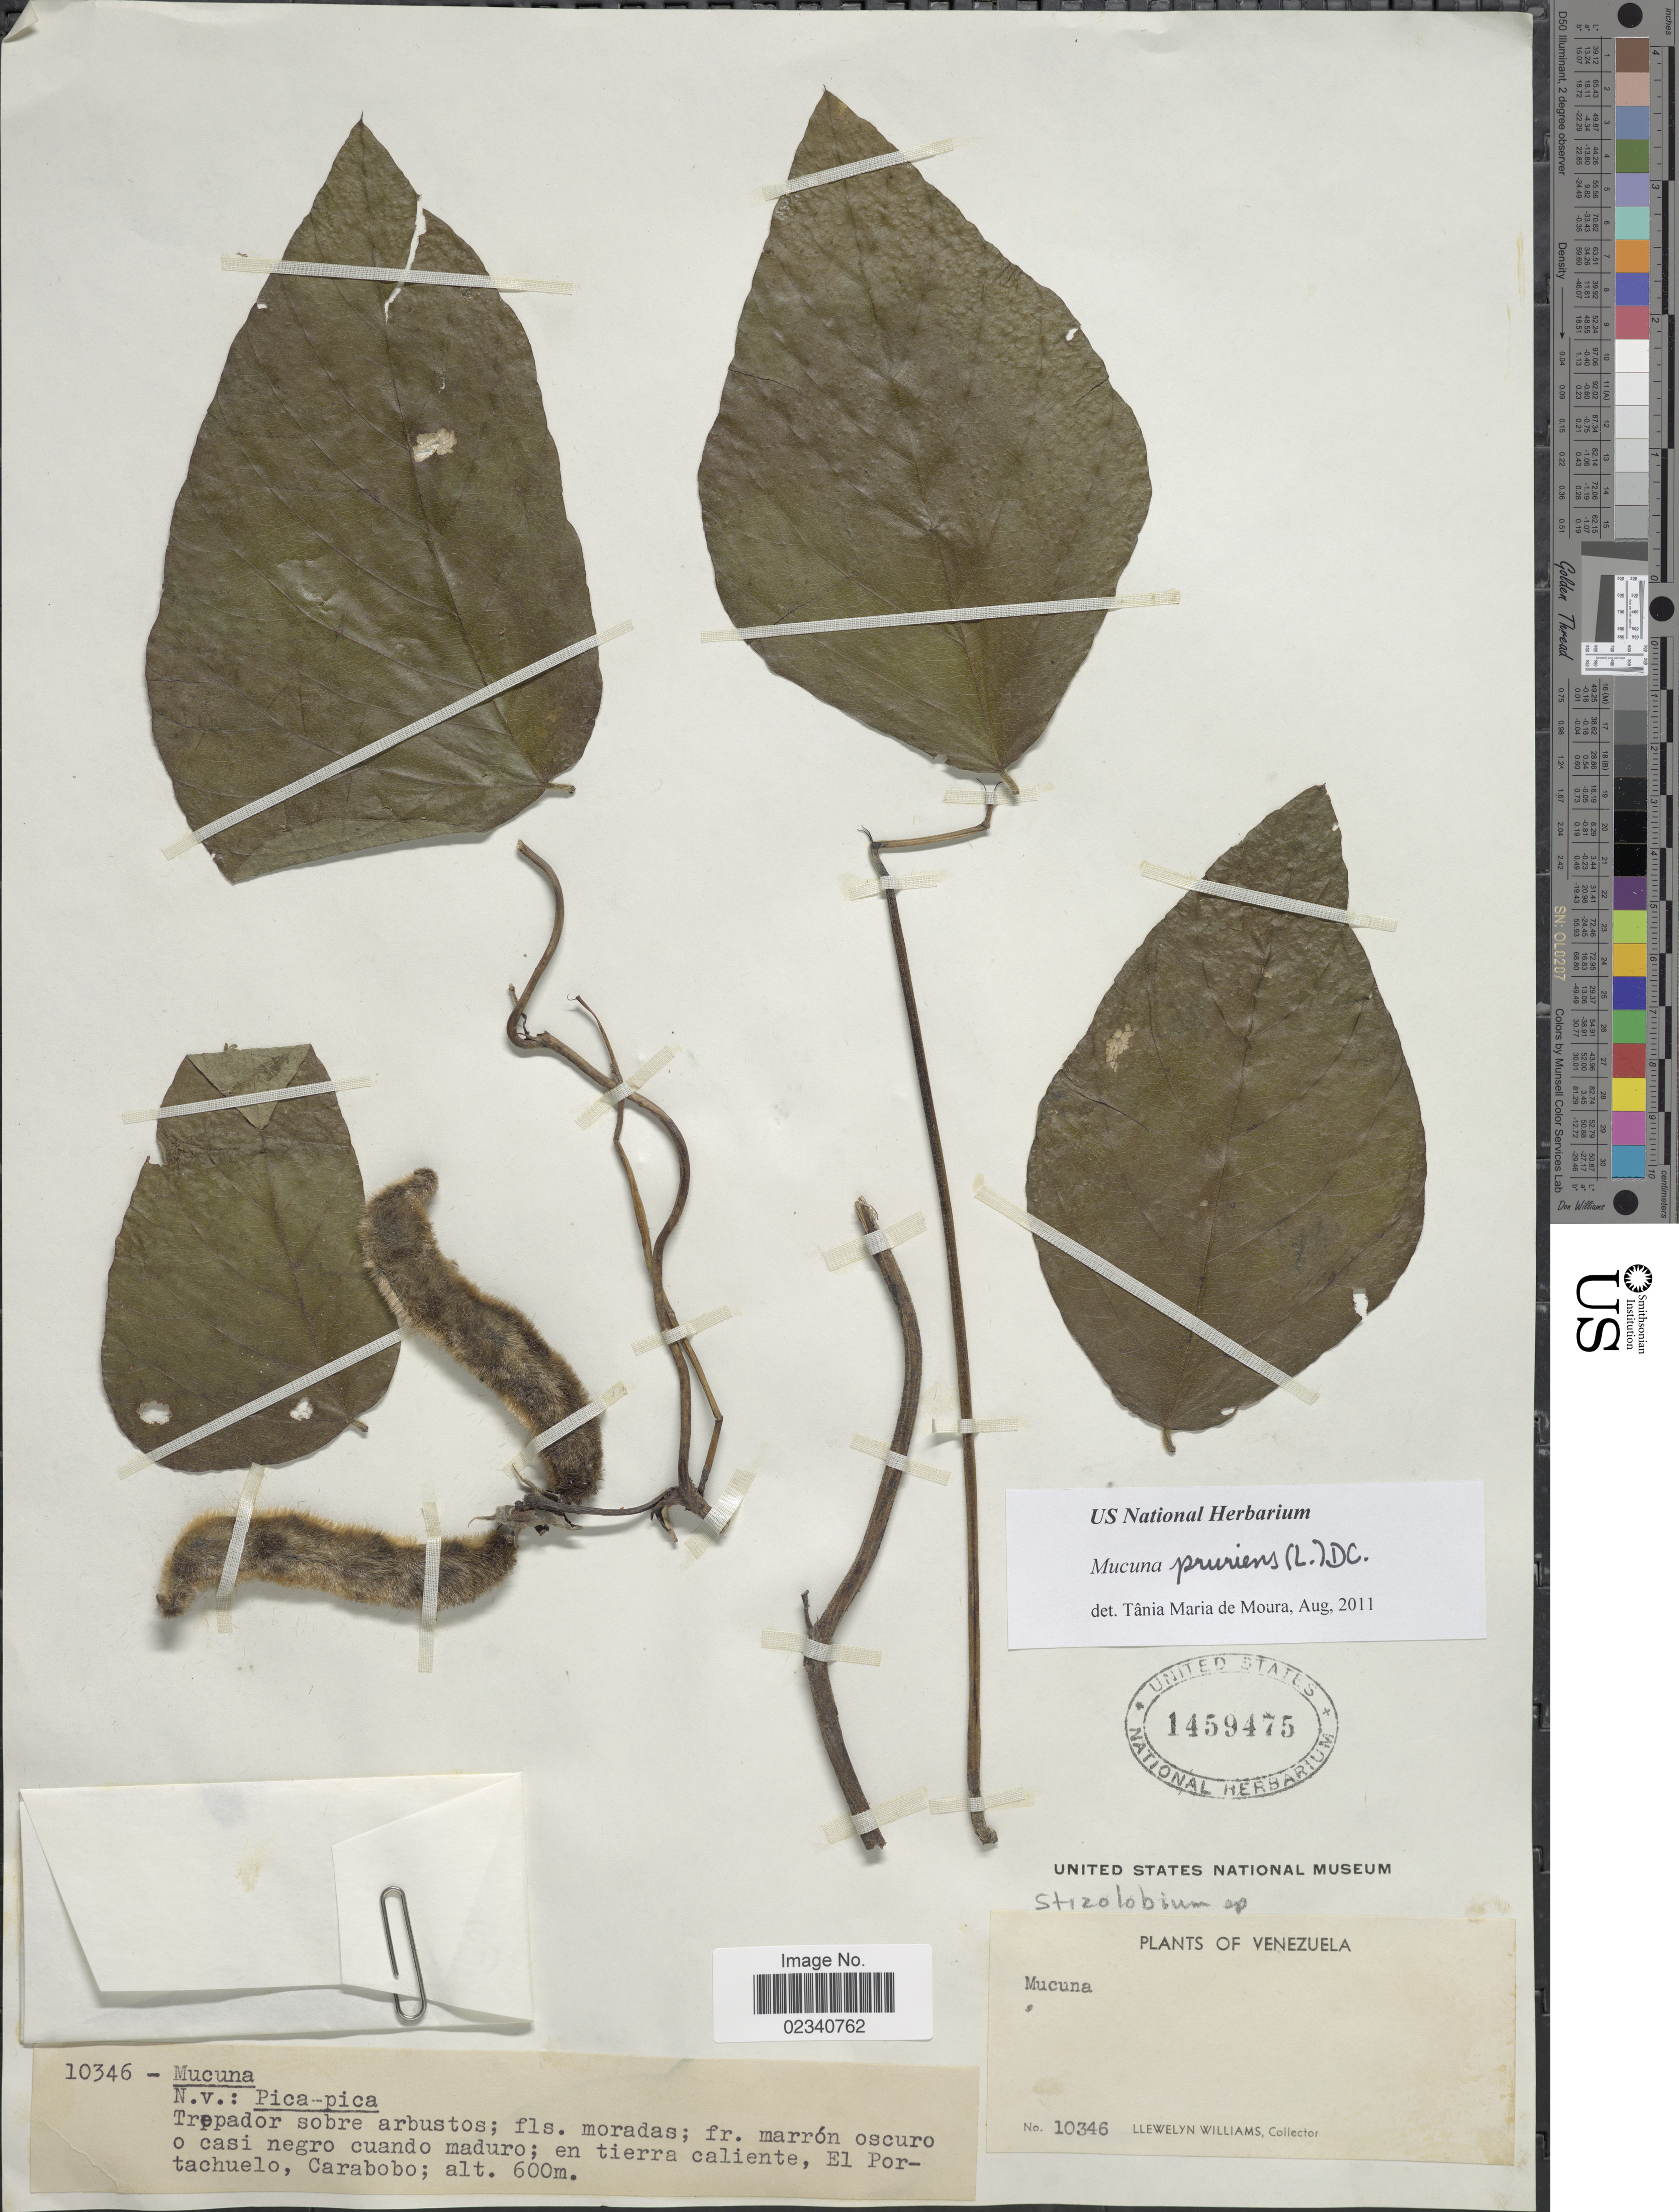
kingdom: Plantae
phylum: Tracheophyta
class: Magnoliopsida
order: Fabales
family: Fabaceae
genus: Mucuna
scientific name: Mucuna pruriens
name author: (L.) DC.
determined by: Moura, T. M. de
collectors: Ll. Williams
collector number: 10346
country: Venezuela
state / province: Carabobo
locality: En tierra caliente, El Portachuelo, Carabobo.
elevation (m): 600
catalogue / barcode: US 1459475